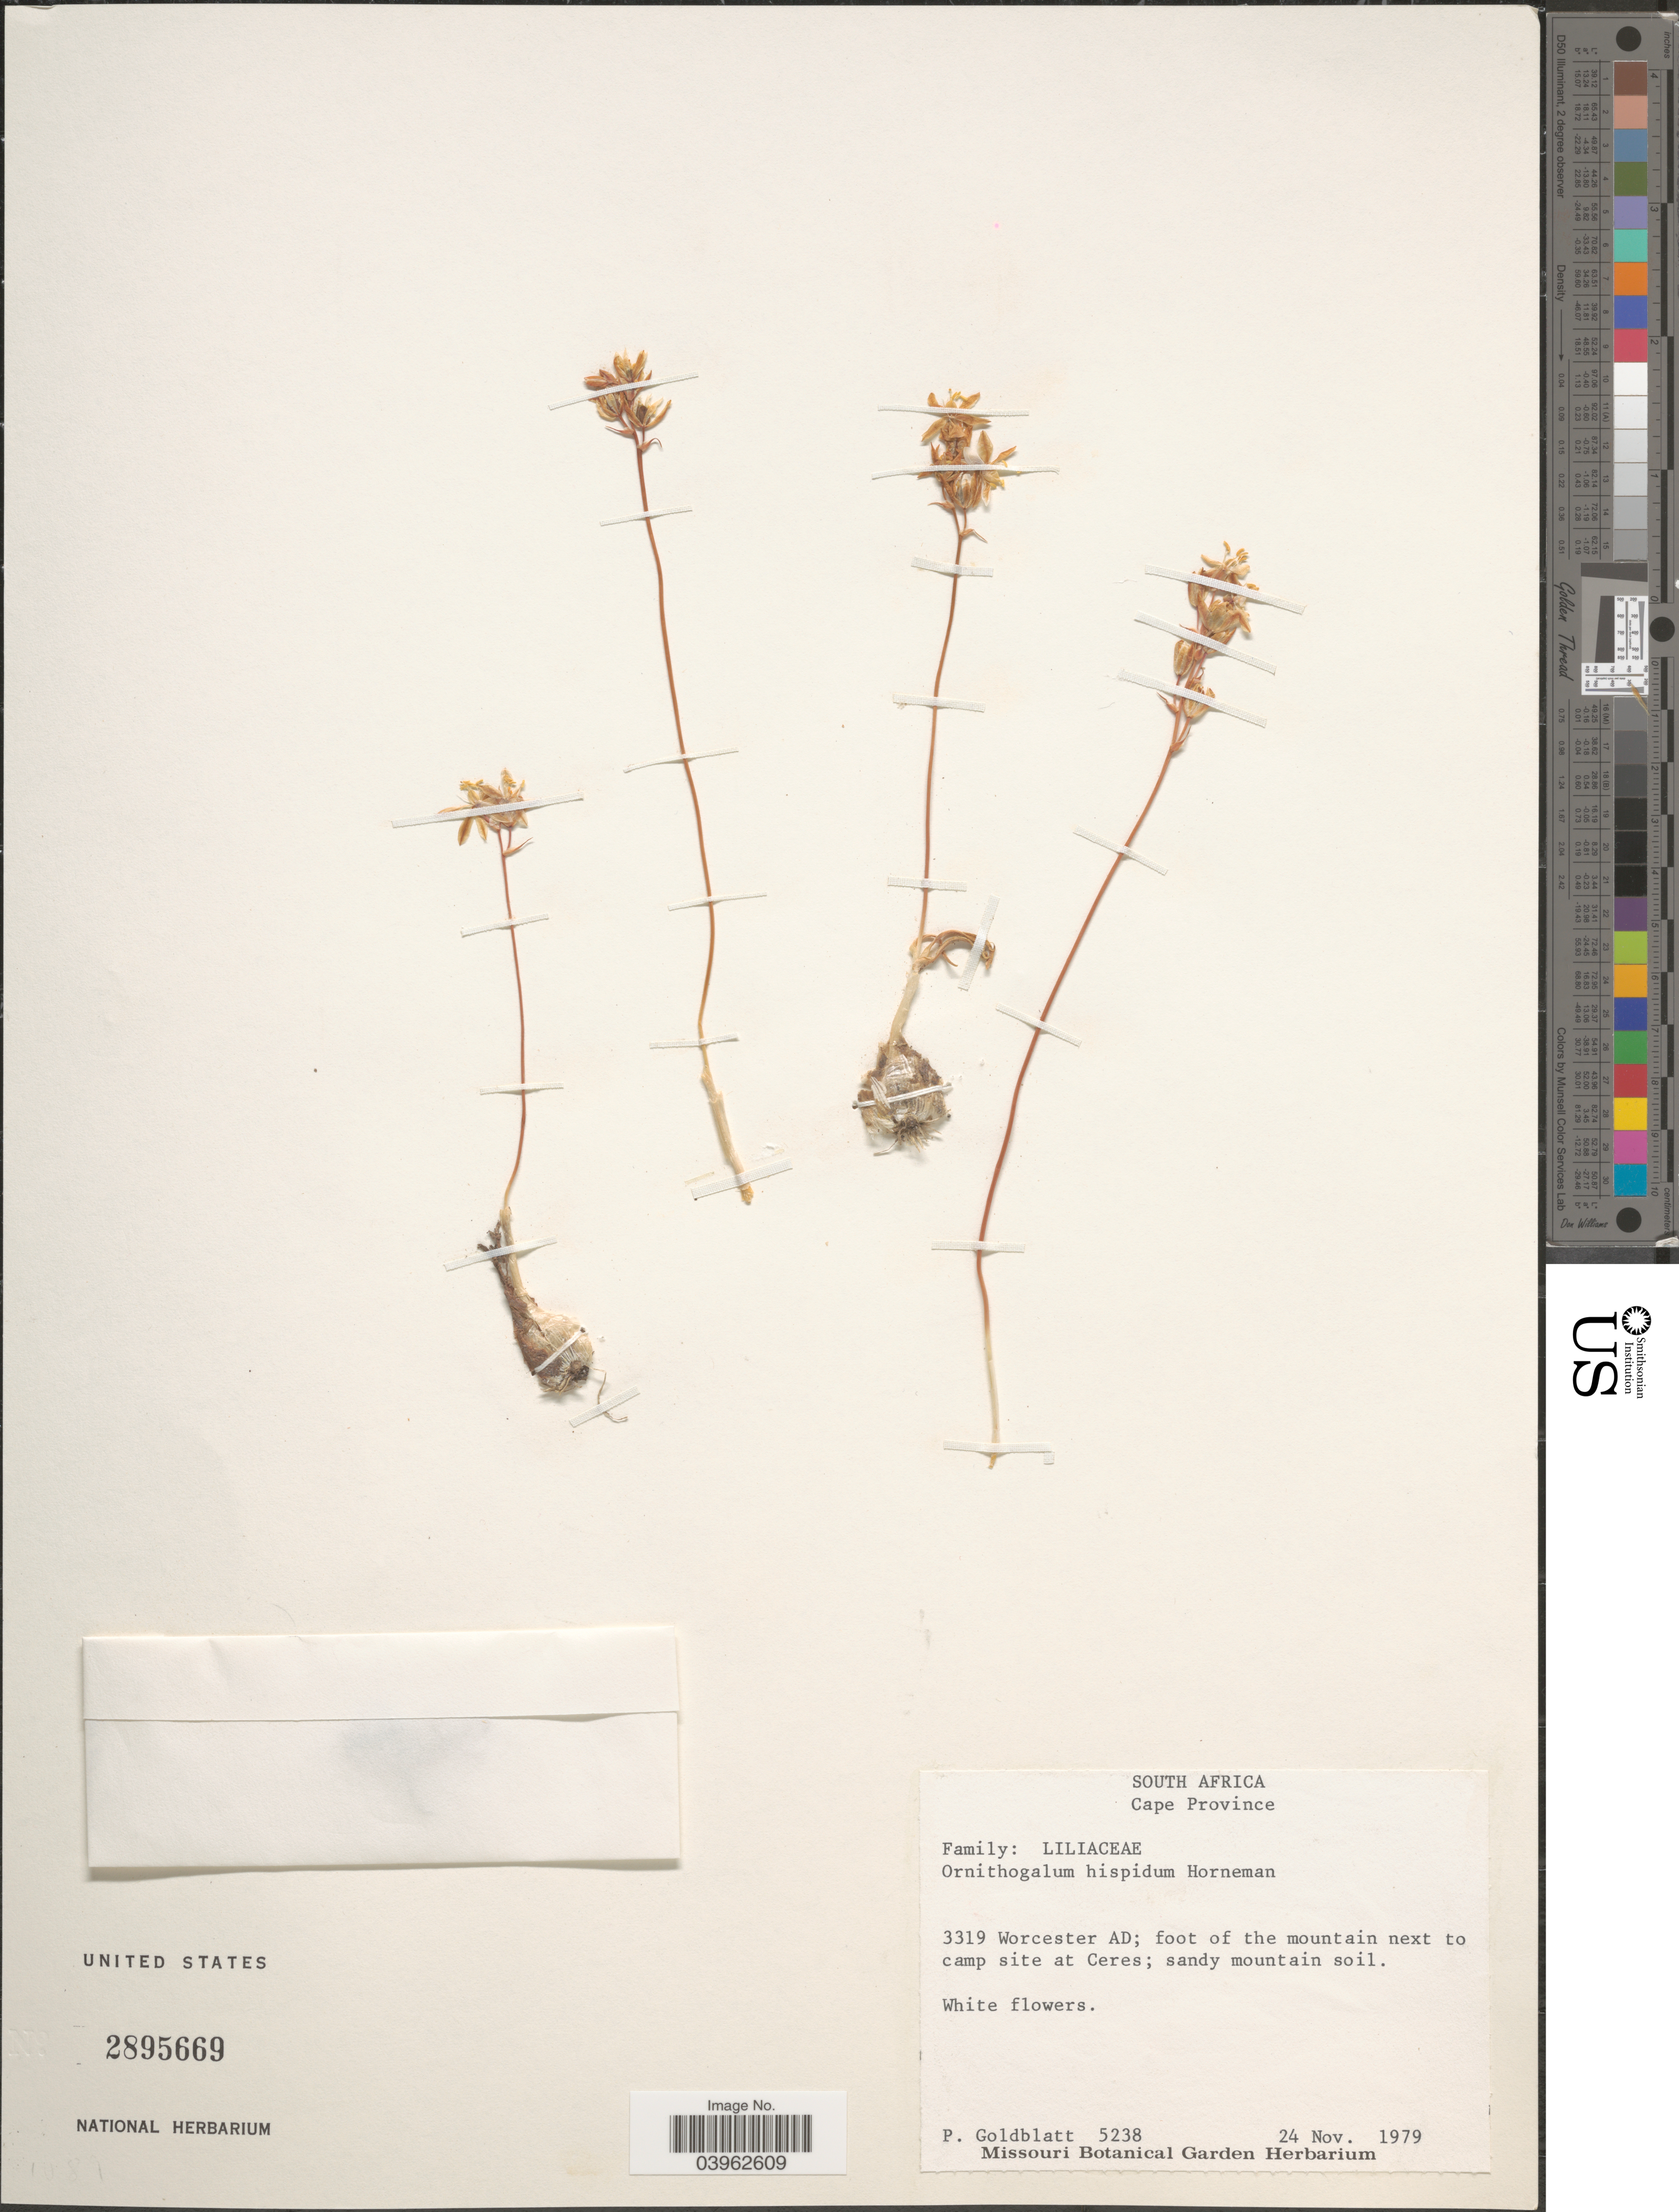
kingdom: Plantae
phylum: Tracheophyta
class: Liliopsida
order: Asparagales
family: Asparagaceae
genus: Ornithogalum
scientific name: Ornithogalum hispidum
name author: Hornem.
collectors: P. Goldblatt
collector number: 5238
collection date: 1979-11-24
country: South Africa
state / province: Western Cape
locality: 3319 Worcester AD; foot of the mountain next to camp site at Ceres.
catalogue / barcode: US 2895669